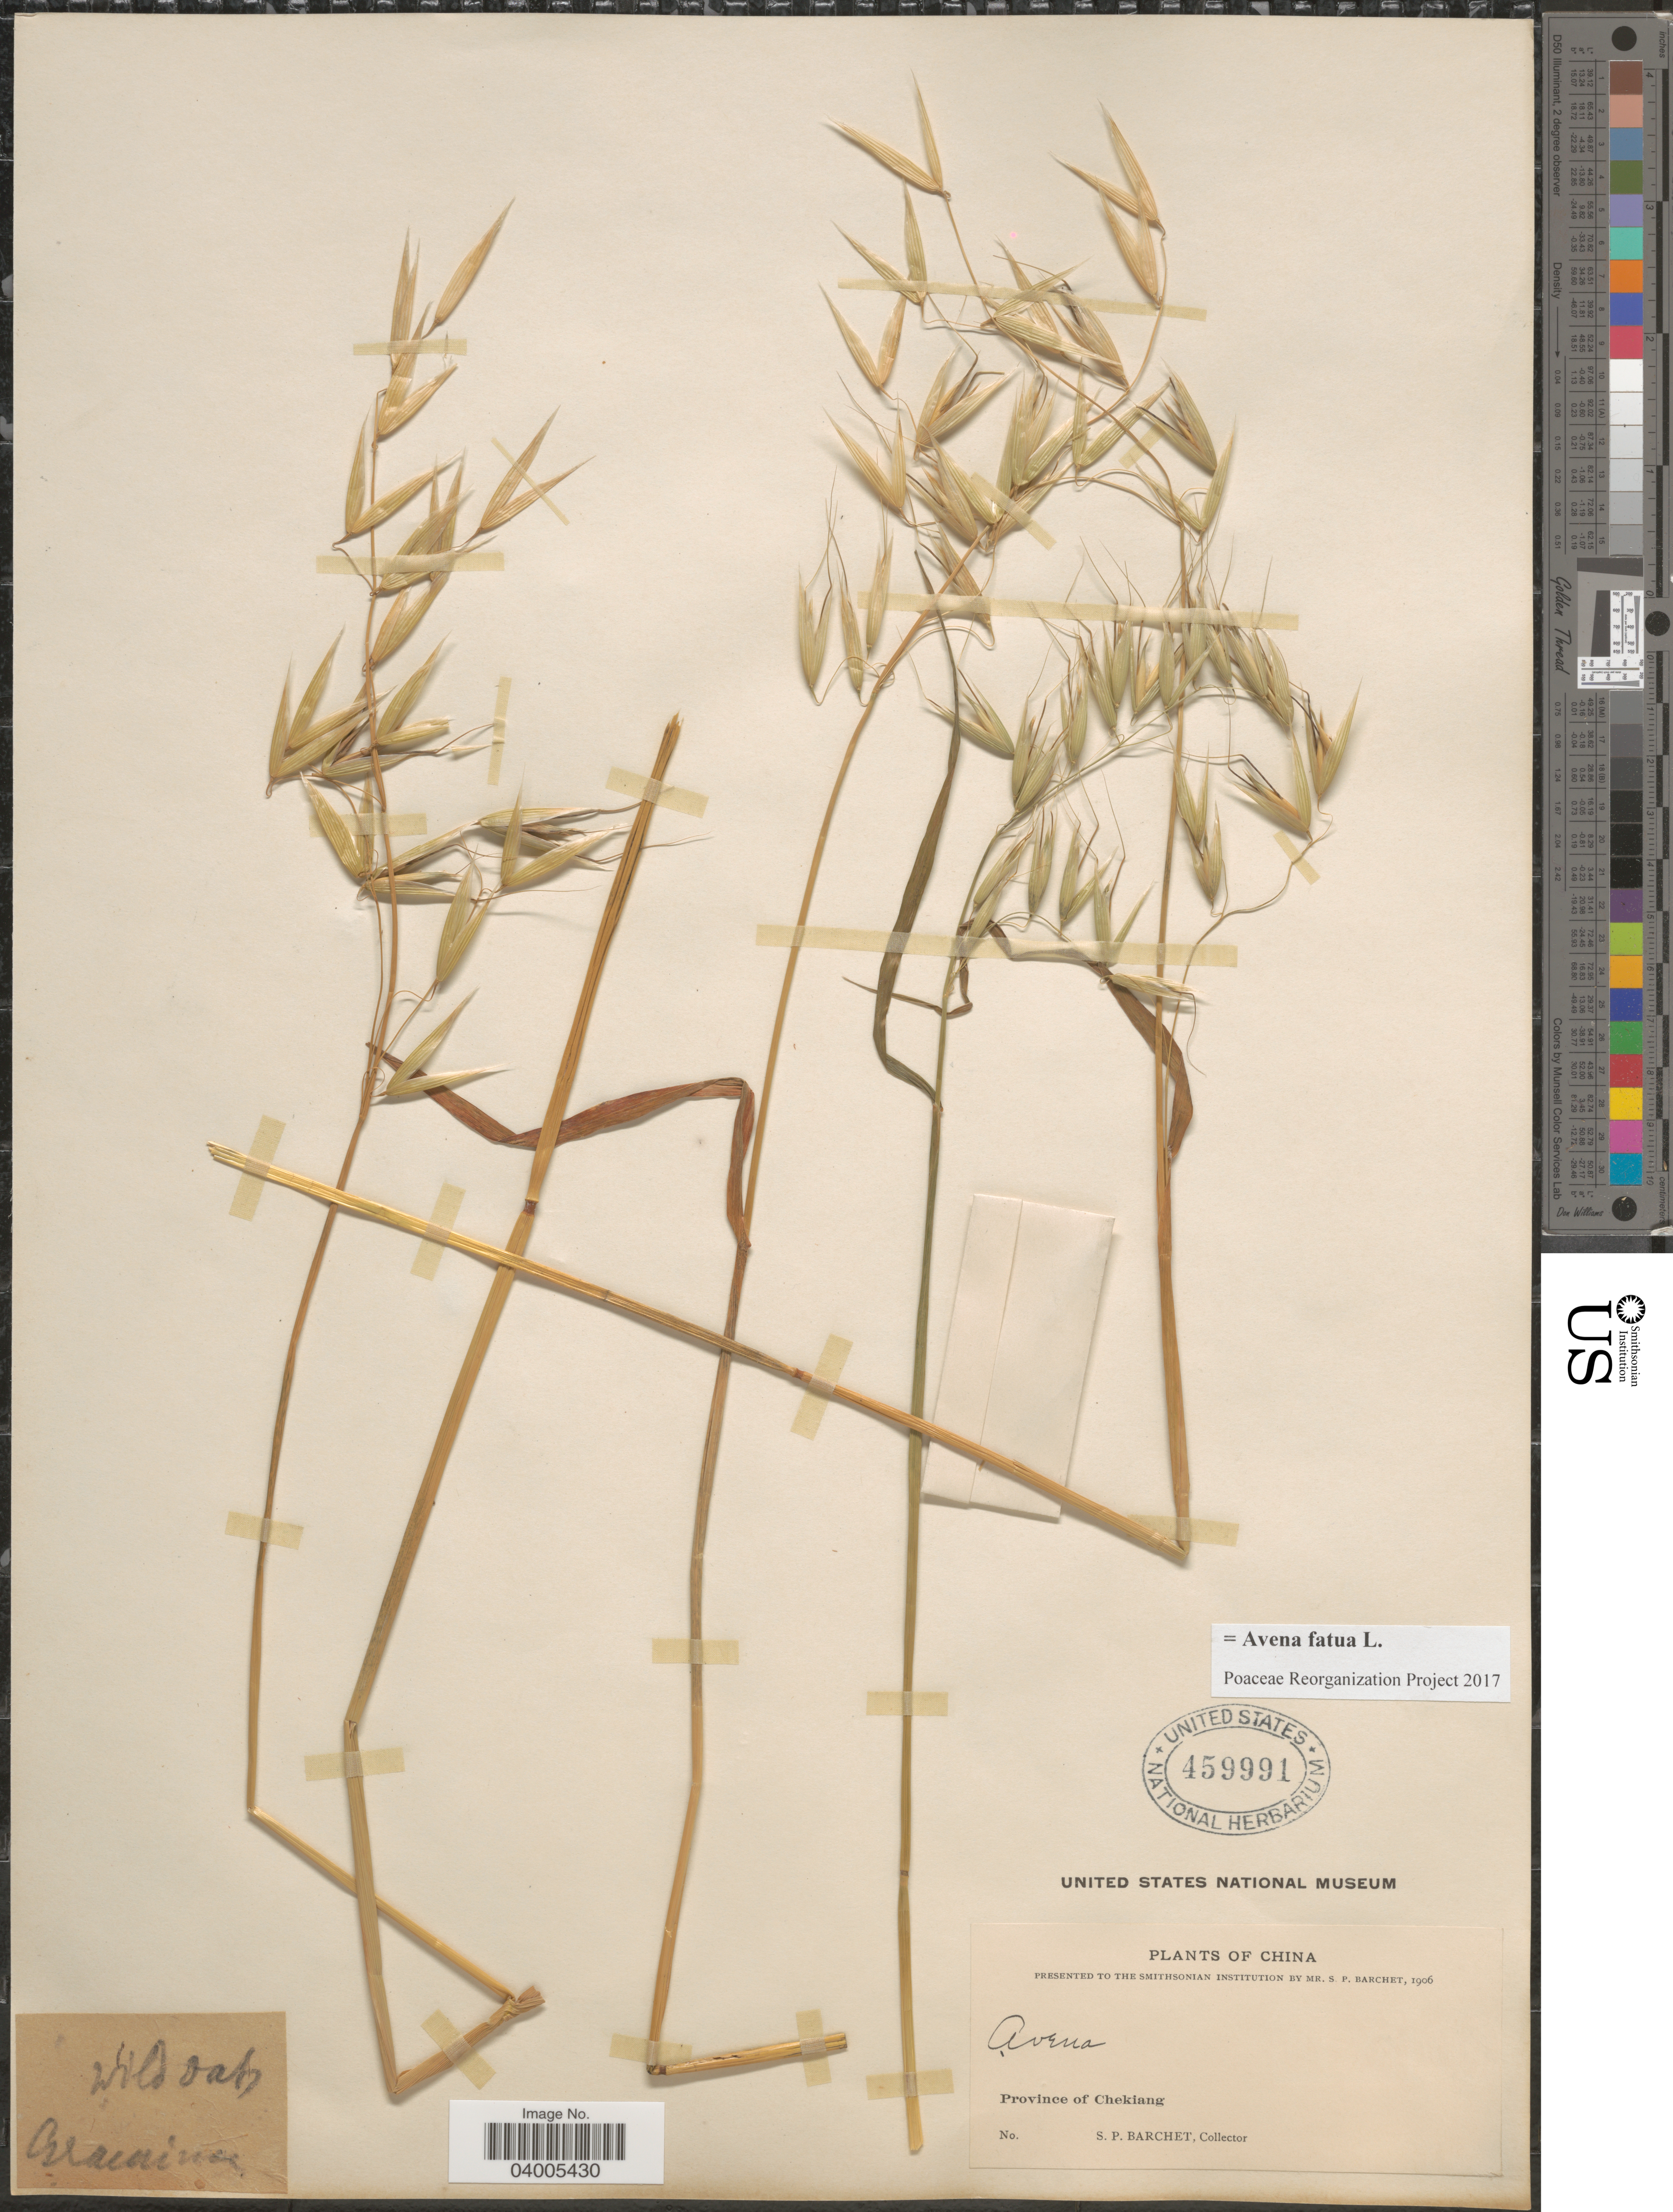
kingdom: Plantae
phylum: Tracheophyta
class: Liliopsida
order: Poales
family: Poaceae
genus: Avena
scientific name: Avena fatua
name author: L.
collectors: S. P. Barchet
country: China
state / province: Zhejiang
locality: Province of Chekiang.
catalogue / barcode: US 459991